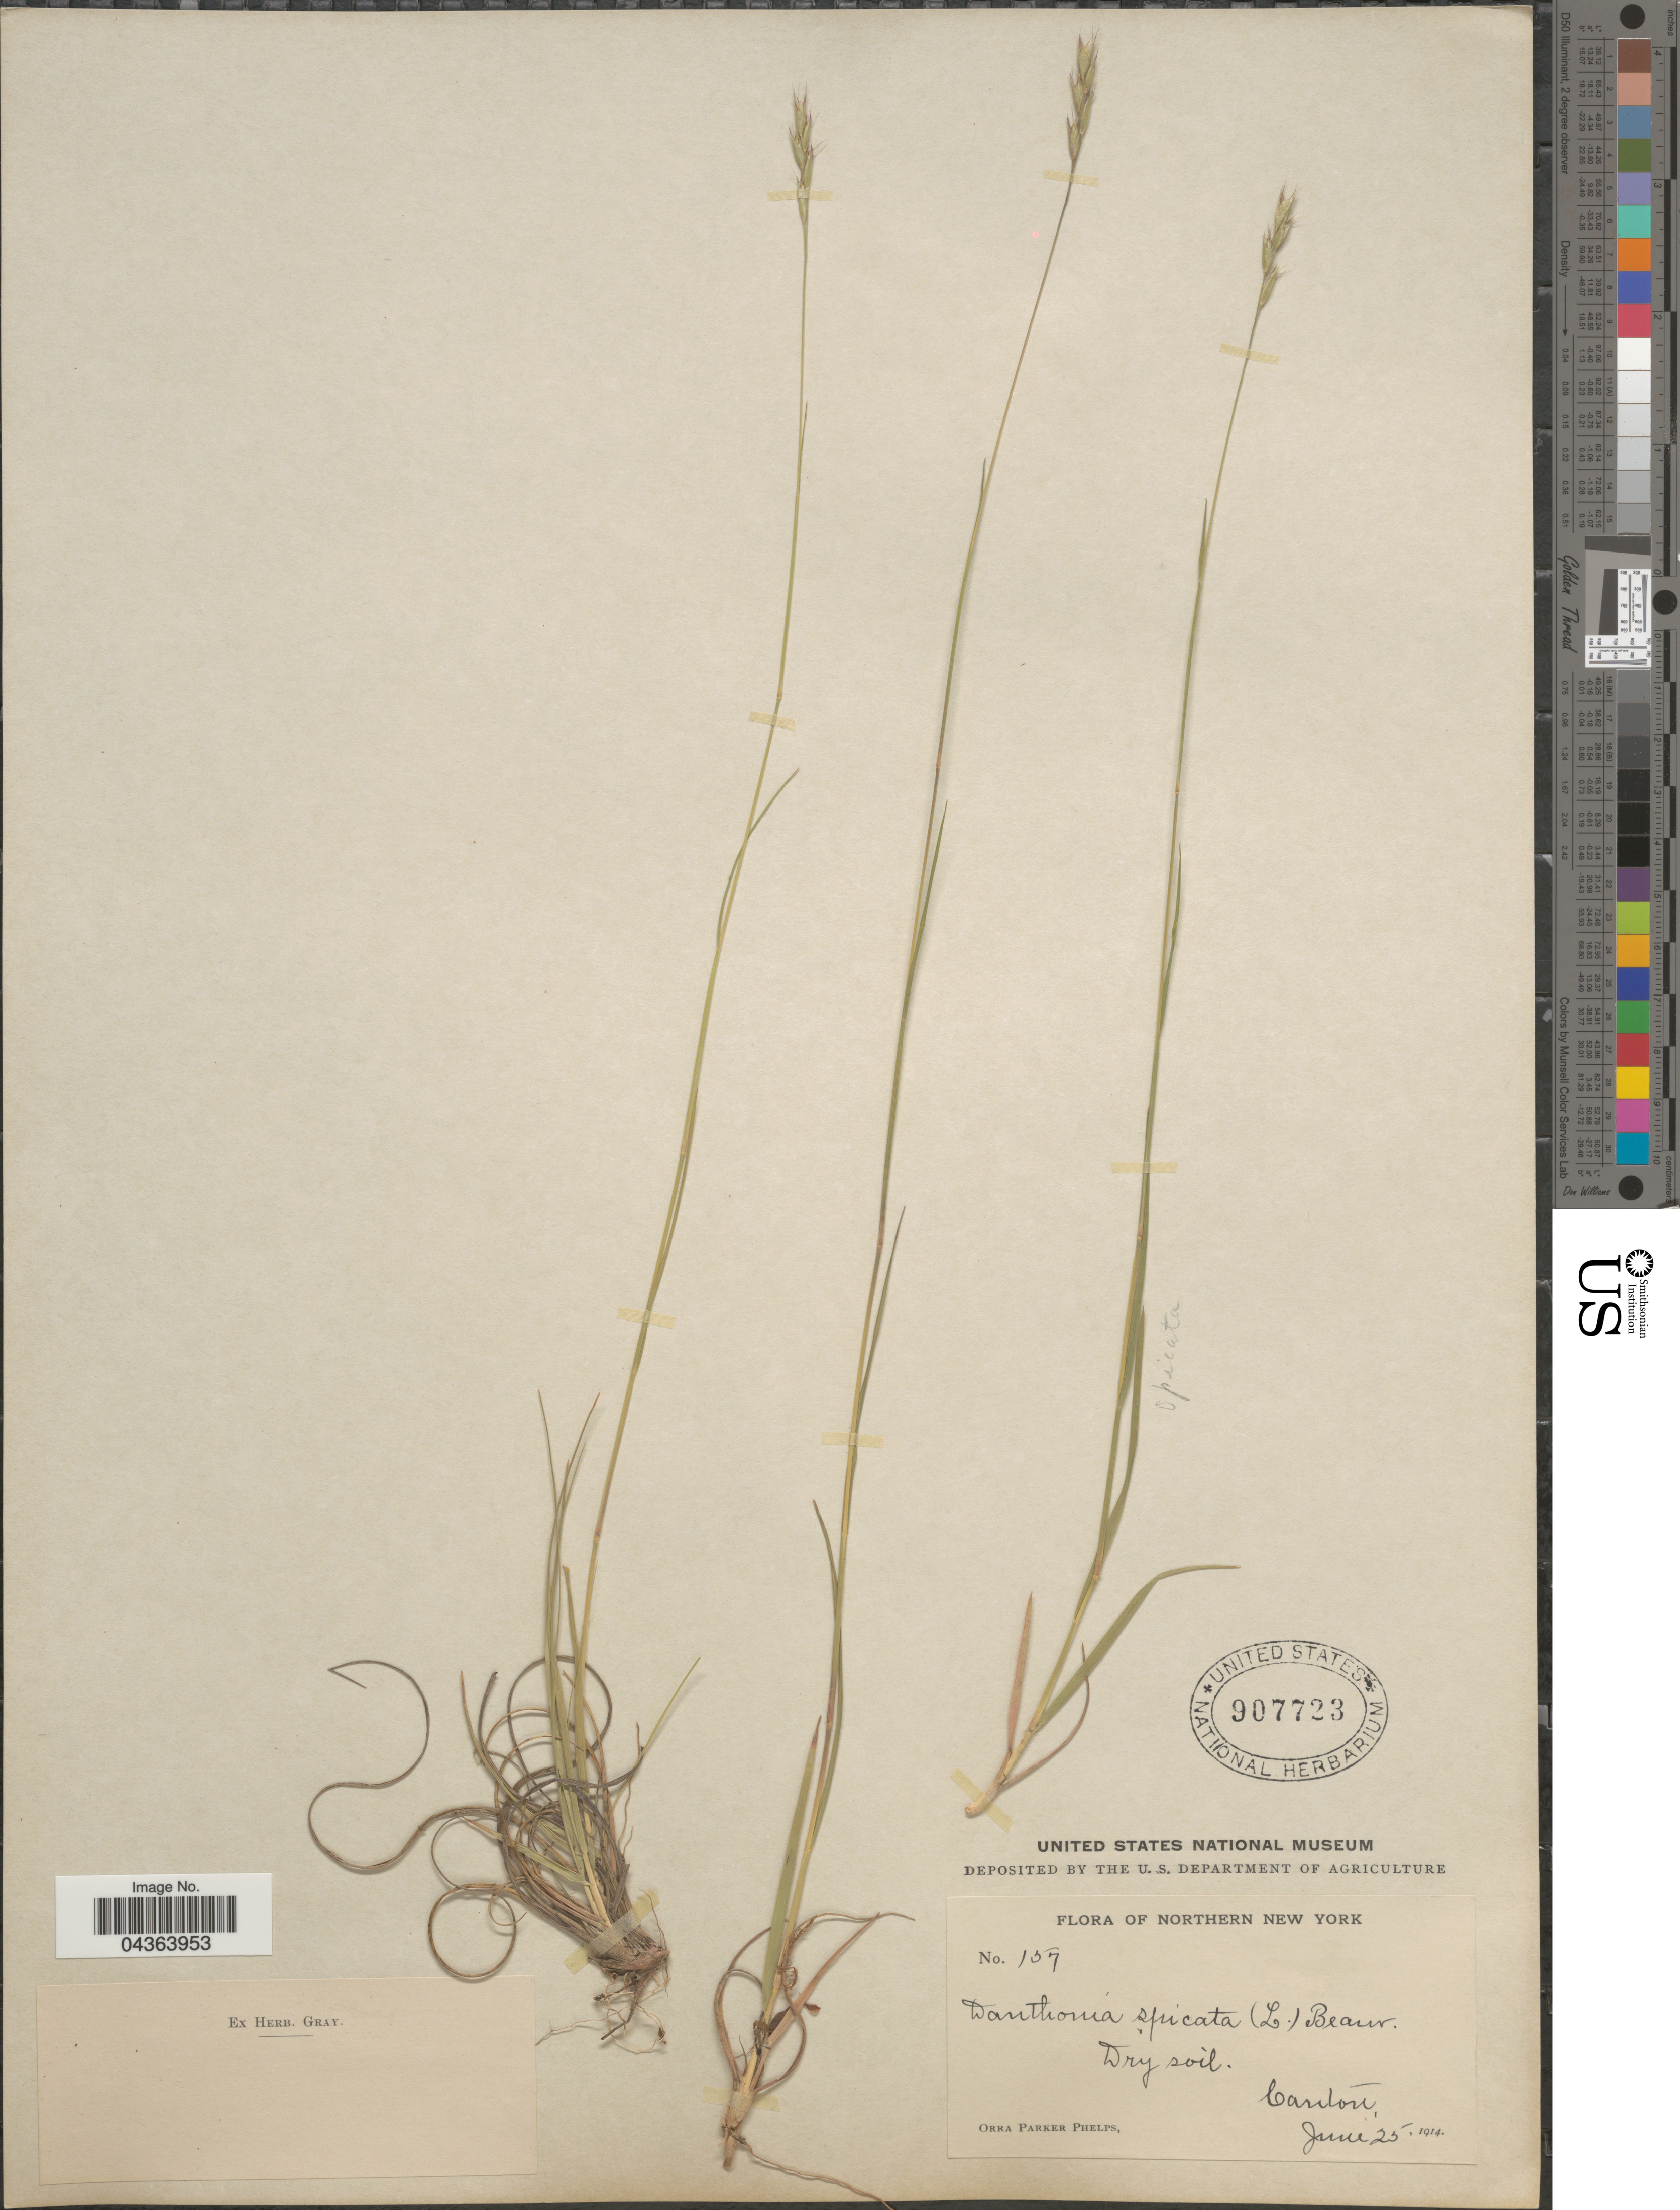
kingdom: Plantae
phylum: Tracheophyta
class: Liliopsida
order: Poales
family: Poaceae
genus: Danthonia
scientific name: Danthonia spicata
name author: (L.) P. Beauv. ex Roem. & Schult.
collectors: O. P. Phelps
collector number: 157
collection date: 1914-06-25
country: United States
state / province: New York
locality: Northern New York. Canton.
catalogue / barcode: US 907723